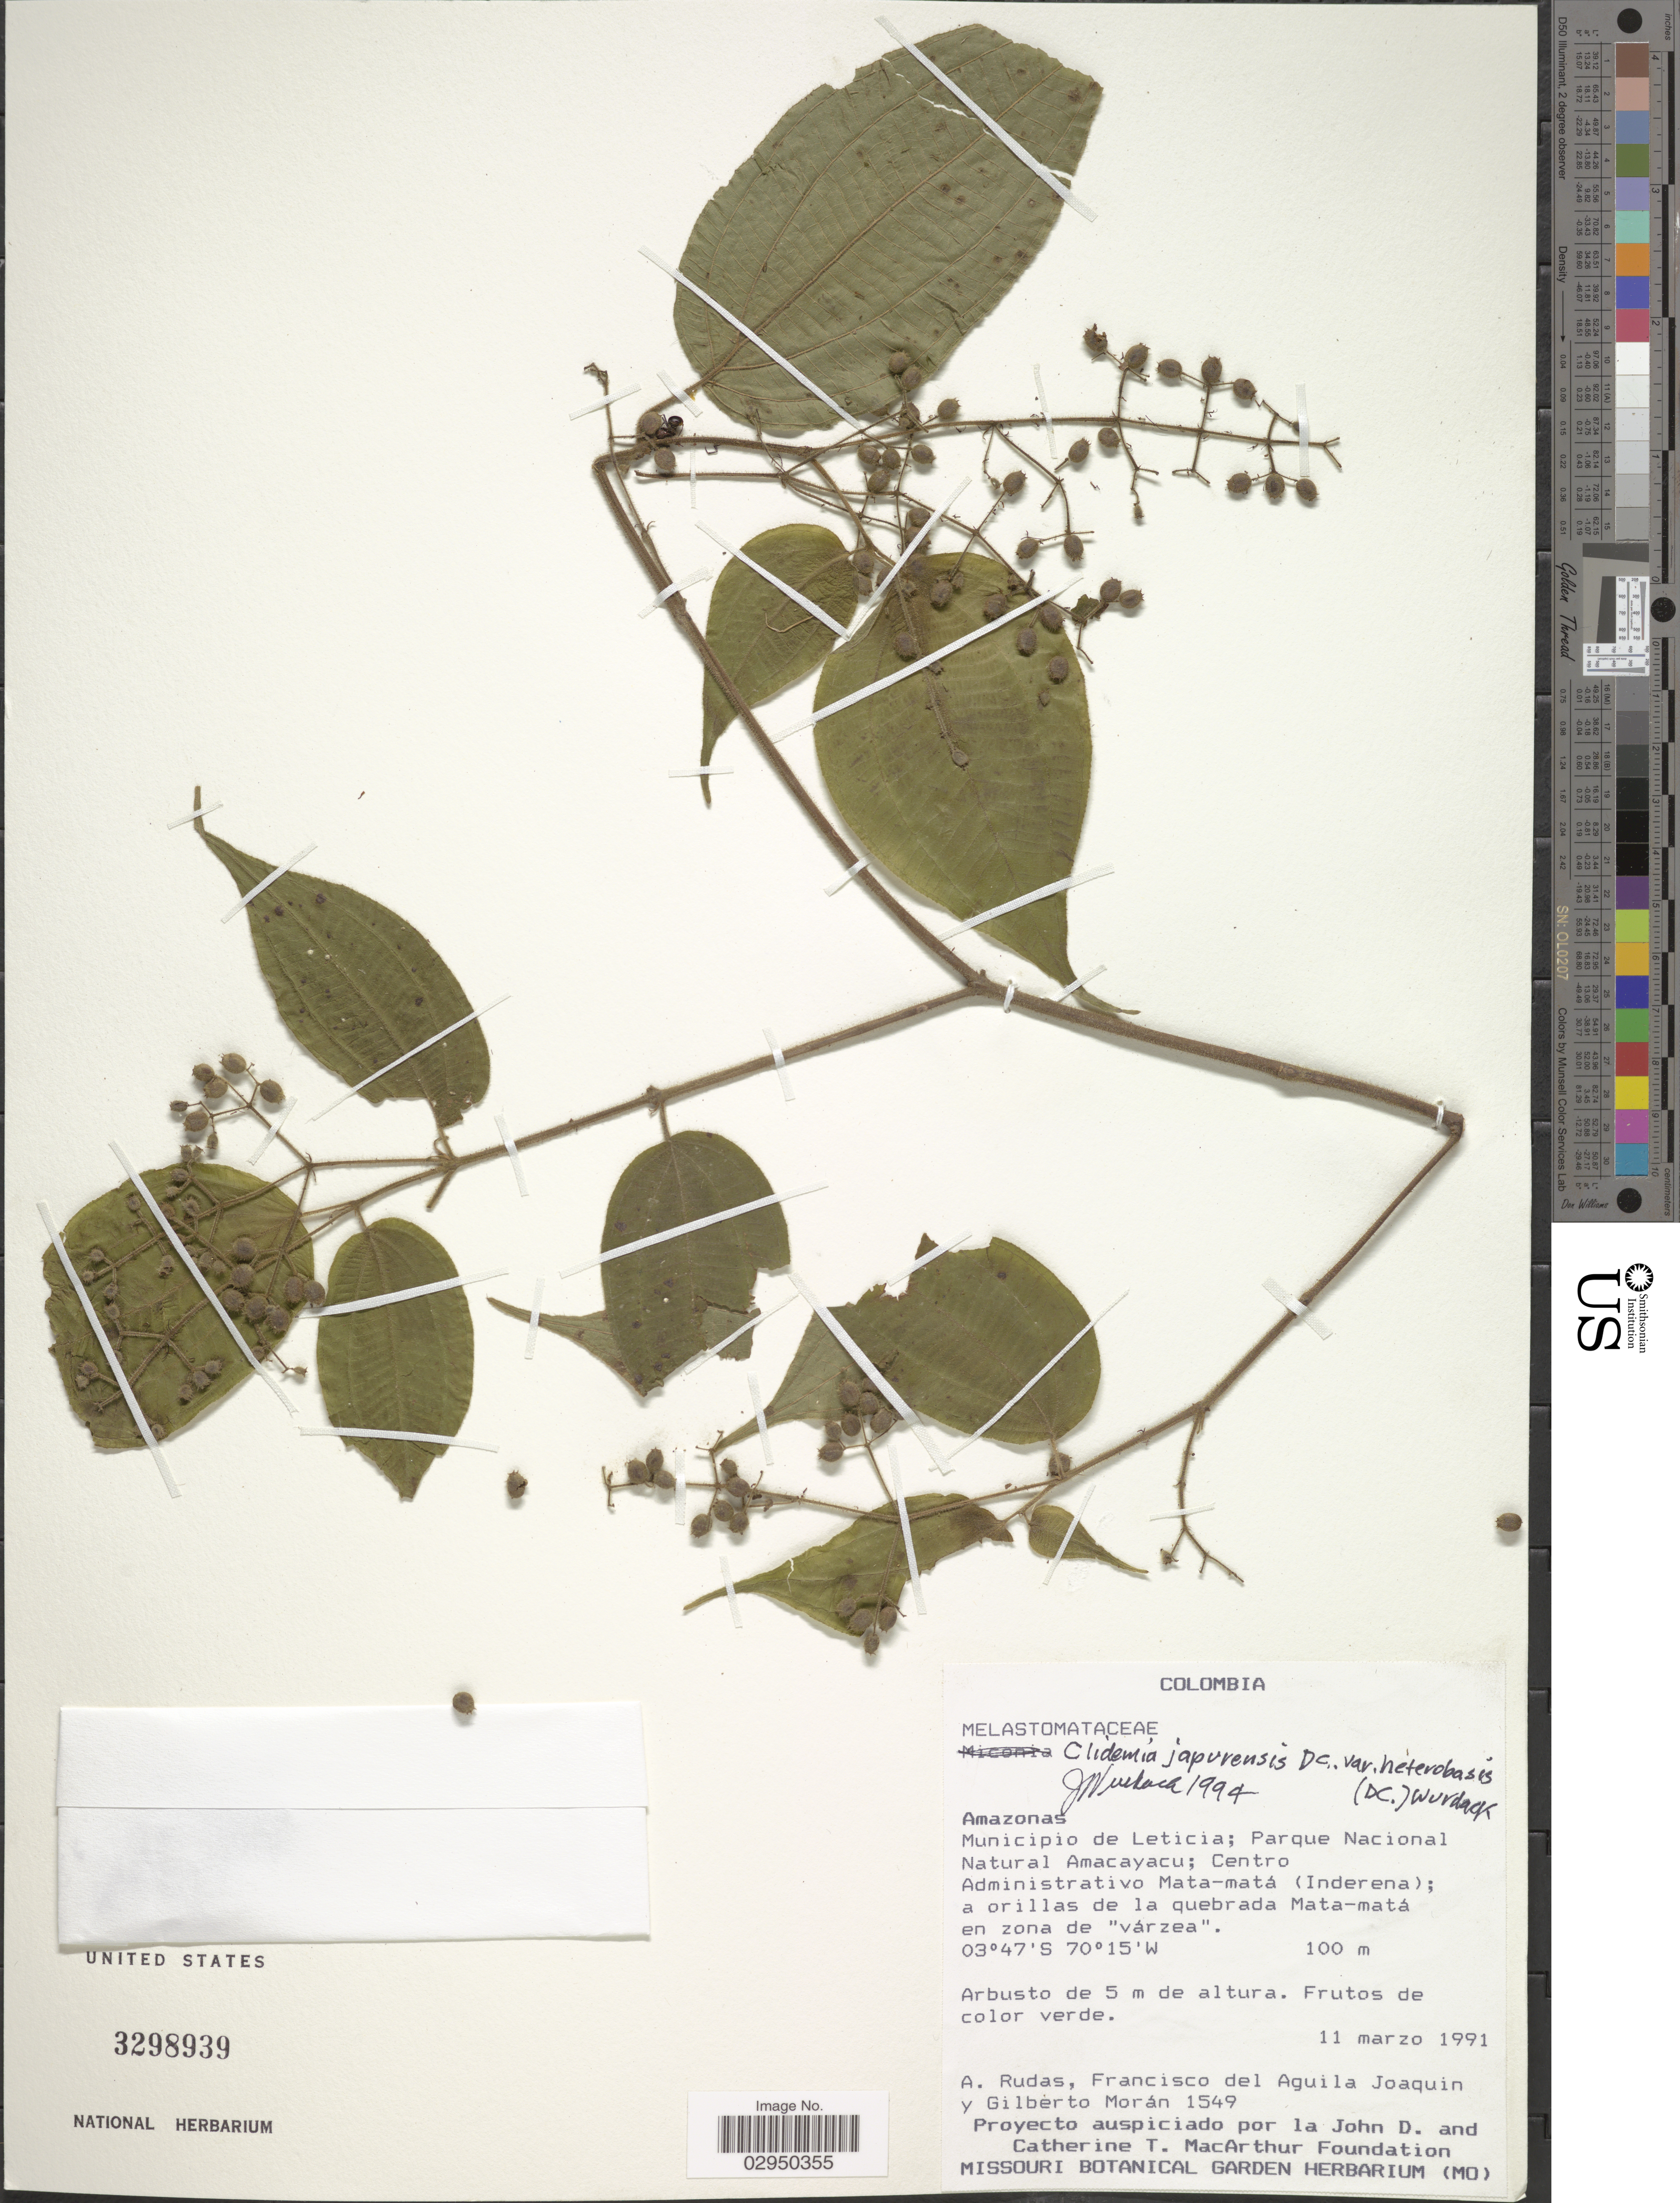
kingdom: Plantae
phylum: Tracheophyta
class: Magnoliopsida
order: Myrtales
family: Melastomataceae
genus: Clidemia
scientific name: Clidemia japurensis var. heterobasis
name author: (DC.) Wurdack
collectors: A. Rudas, F. Aguila Joaquin & G. Moran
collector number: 1549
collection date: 1991-03-11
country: Colombia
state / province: Amazônas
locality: Municipio de Leticia; Parque Natural Amacayacu; Centro Administrativo Mata-matá (Inderena); a orillas de la quebrada Mata-matá en zona de "várzea".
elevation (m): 100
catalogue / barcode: US 3298939